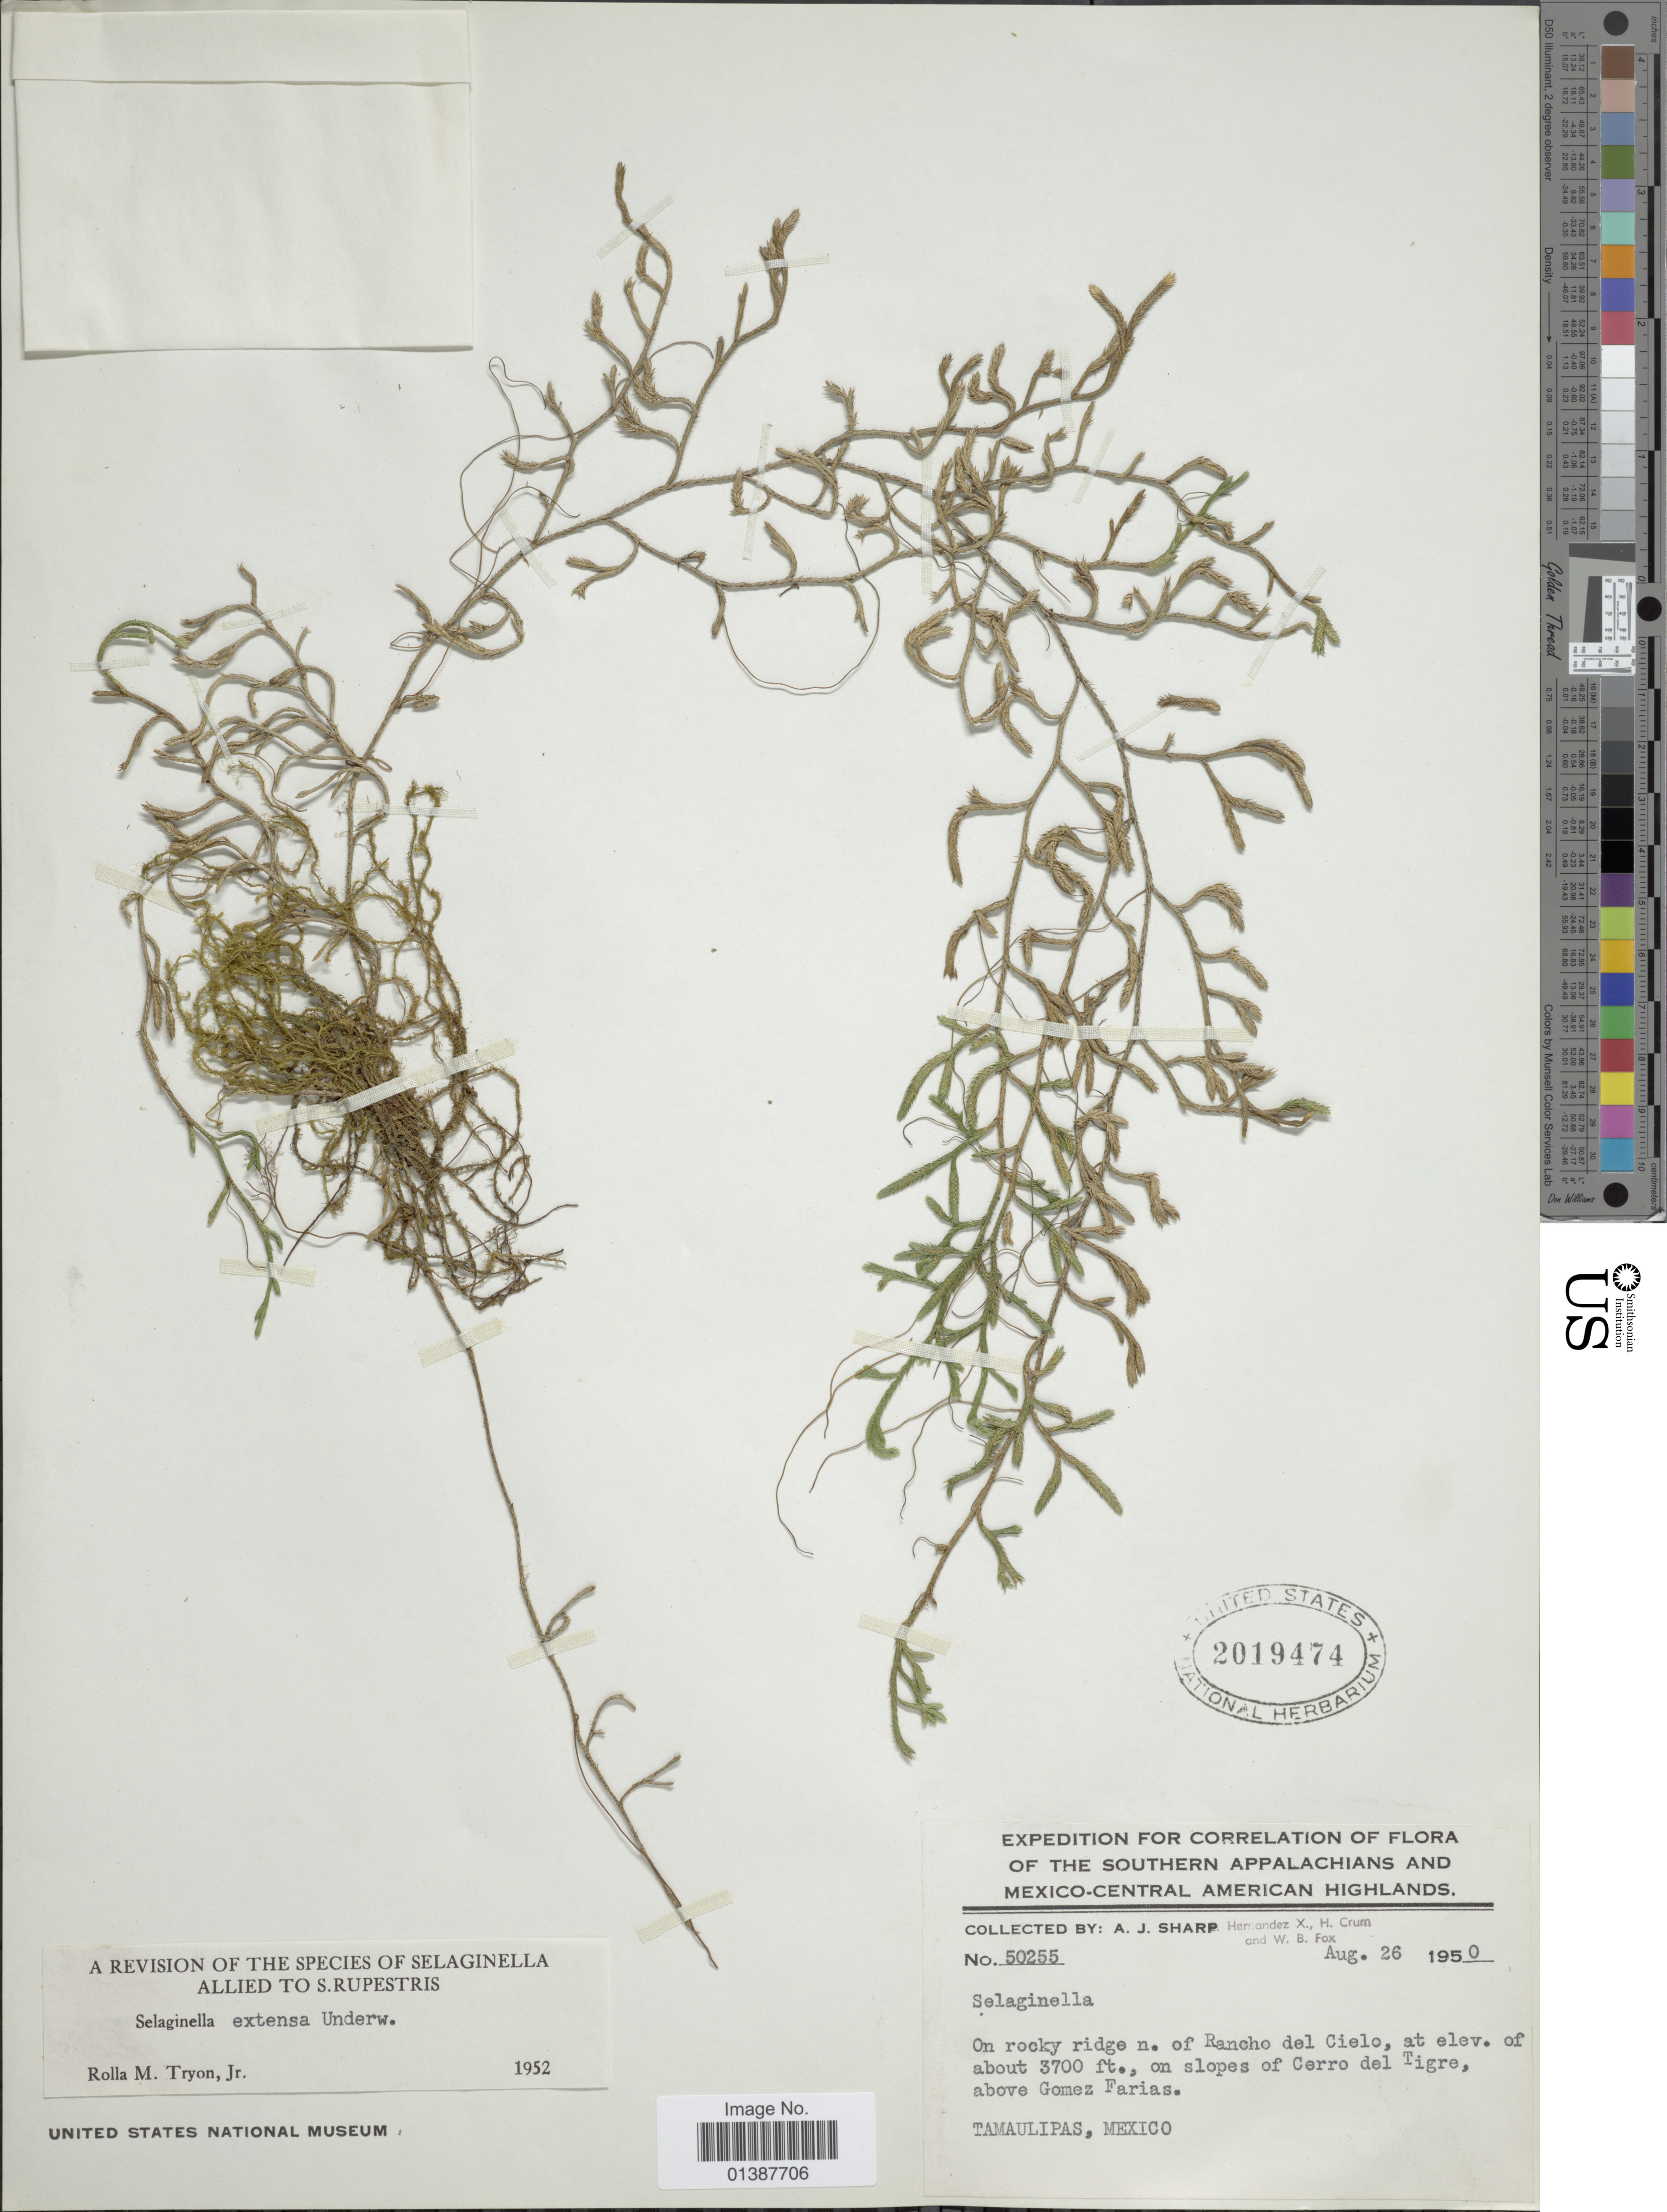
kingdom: Plantae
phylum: Tracheophyta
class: Lycopodiopsida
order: Selaginellales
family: Selaginellaceae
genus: Selaginella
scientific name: Selaginella extensa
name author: Underw.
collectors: A. J. Sharp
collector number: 50255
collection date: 1950-08-26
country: Mexico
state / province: Tamaulipas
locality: N. of Ranchi del Cielo, at on slopes of Cerro del Tigre, above Gomez Farias, Southern Appalachians and Mexico-Central American Highlands.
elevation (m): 1128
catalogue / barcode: US 2019474